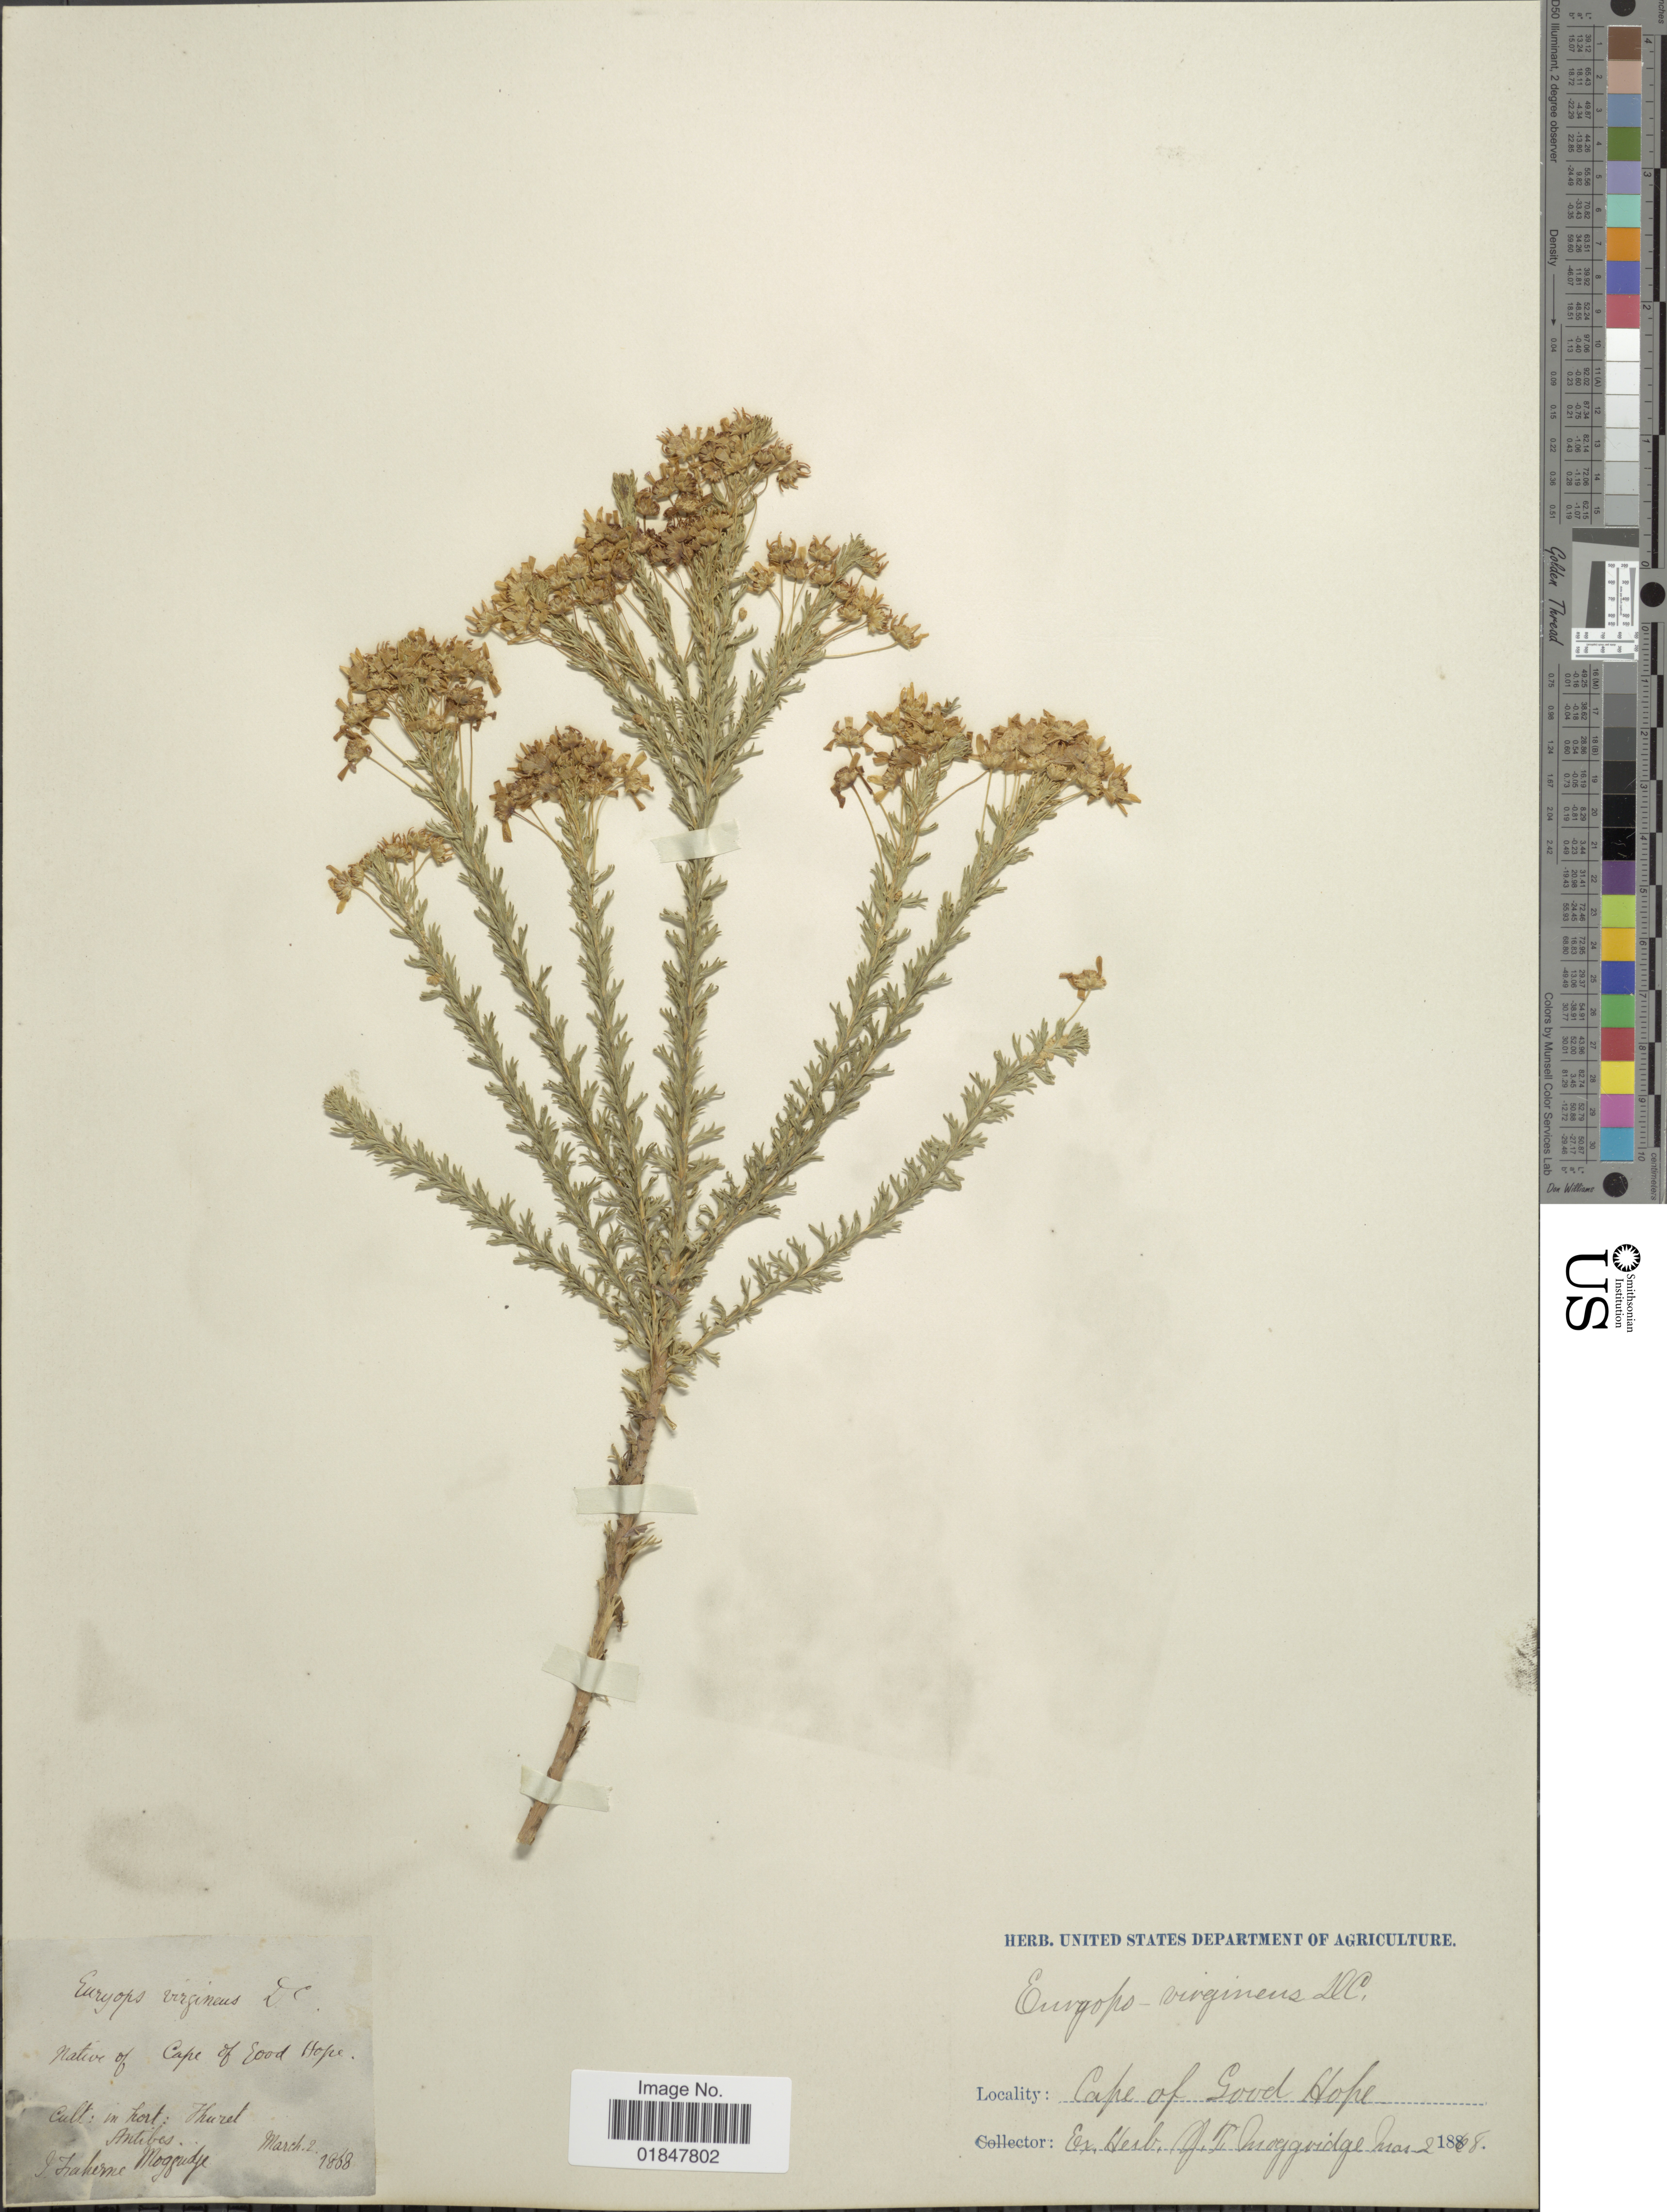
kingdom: Plantae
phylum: Tracheophyta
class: Magnoliopsida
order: Asterales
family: Asteraceae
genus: Euryops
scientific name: Euryops virgineus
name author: (L. f.) DC.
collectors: J. T. Moggridge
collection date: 1868-03-02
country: France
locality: Cult: in hort: Thuret Antibes